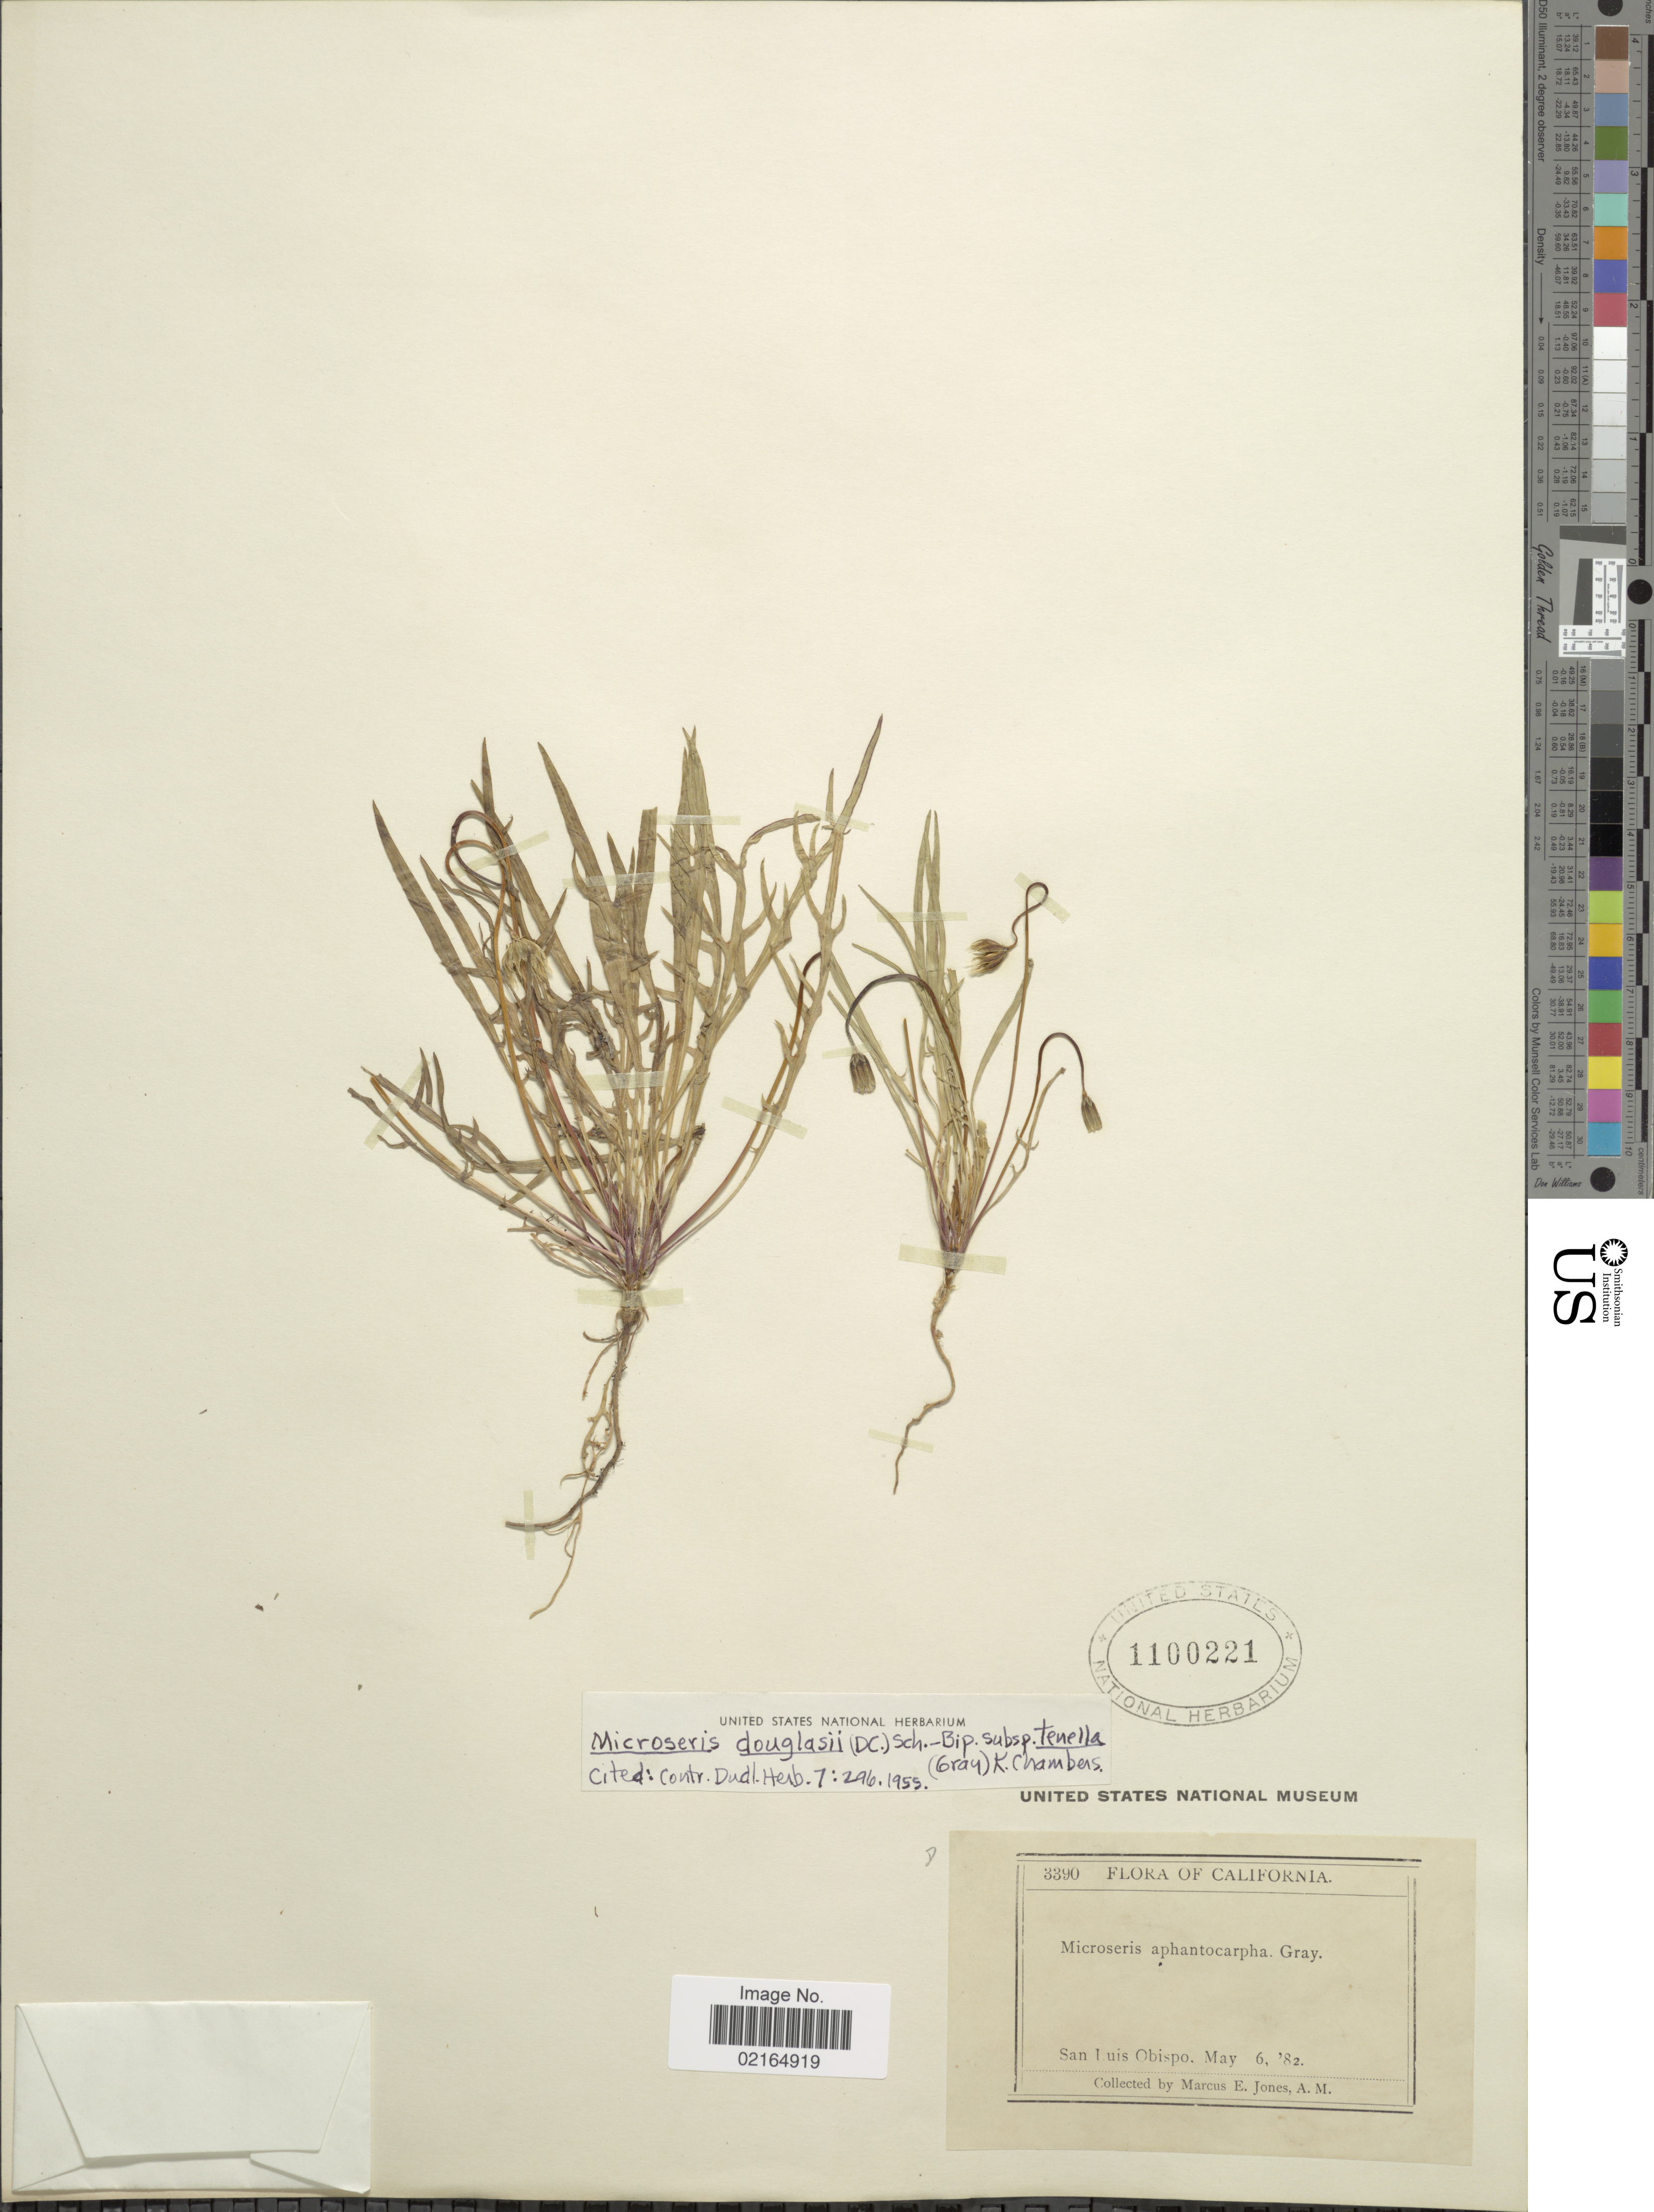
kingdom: Plantae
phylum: Tracheophyta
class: Magnoliopsida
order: Asterales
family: Asteraceae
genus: Microseris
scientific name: Microseris douglasii subsp. tenella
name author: (A. Gray) K.L. Chambers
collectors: M. E. Jones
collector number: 3390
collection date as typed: Transcribed d/m/y: 6/5/82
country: United States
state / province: California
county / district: San Luis Obispo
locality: San Luis Obispo.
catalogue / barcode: US 1100221